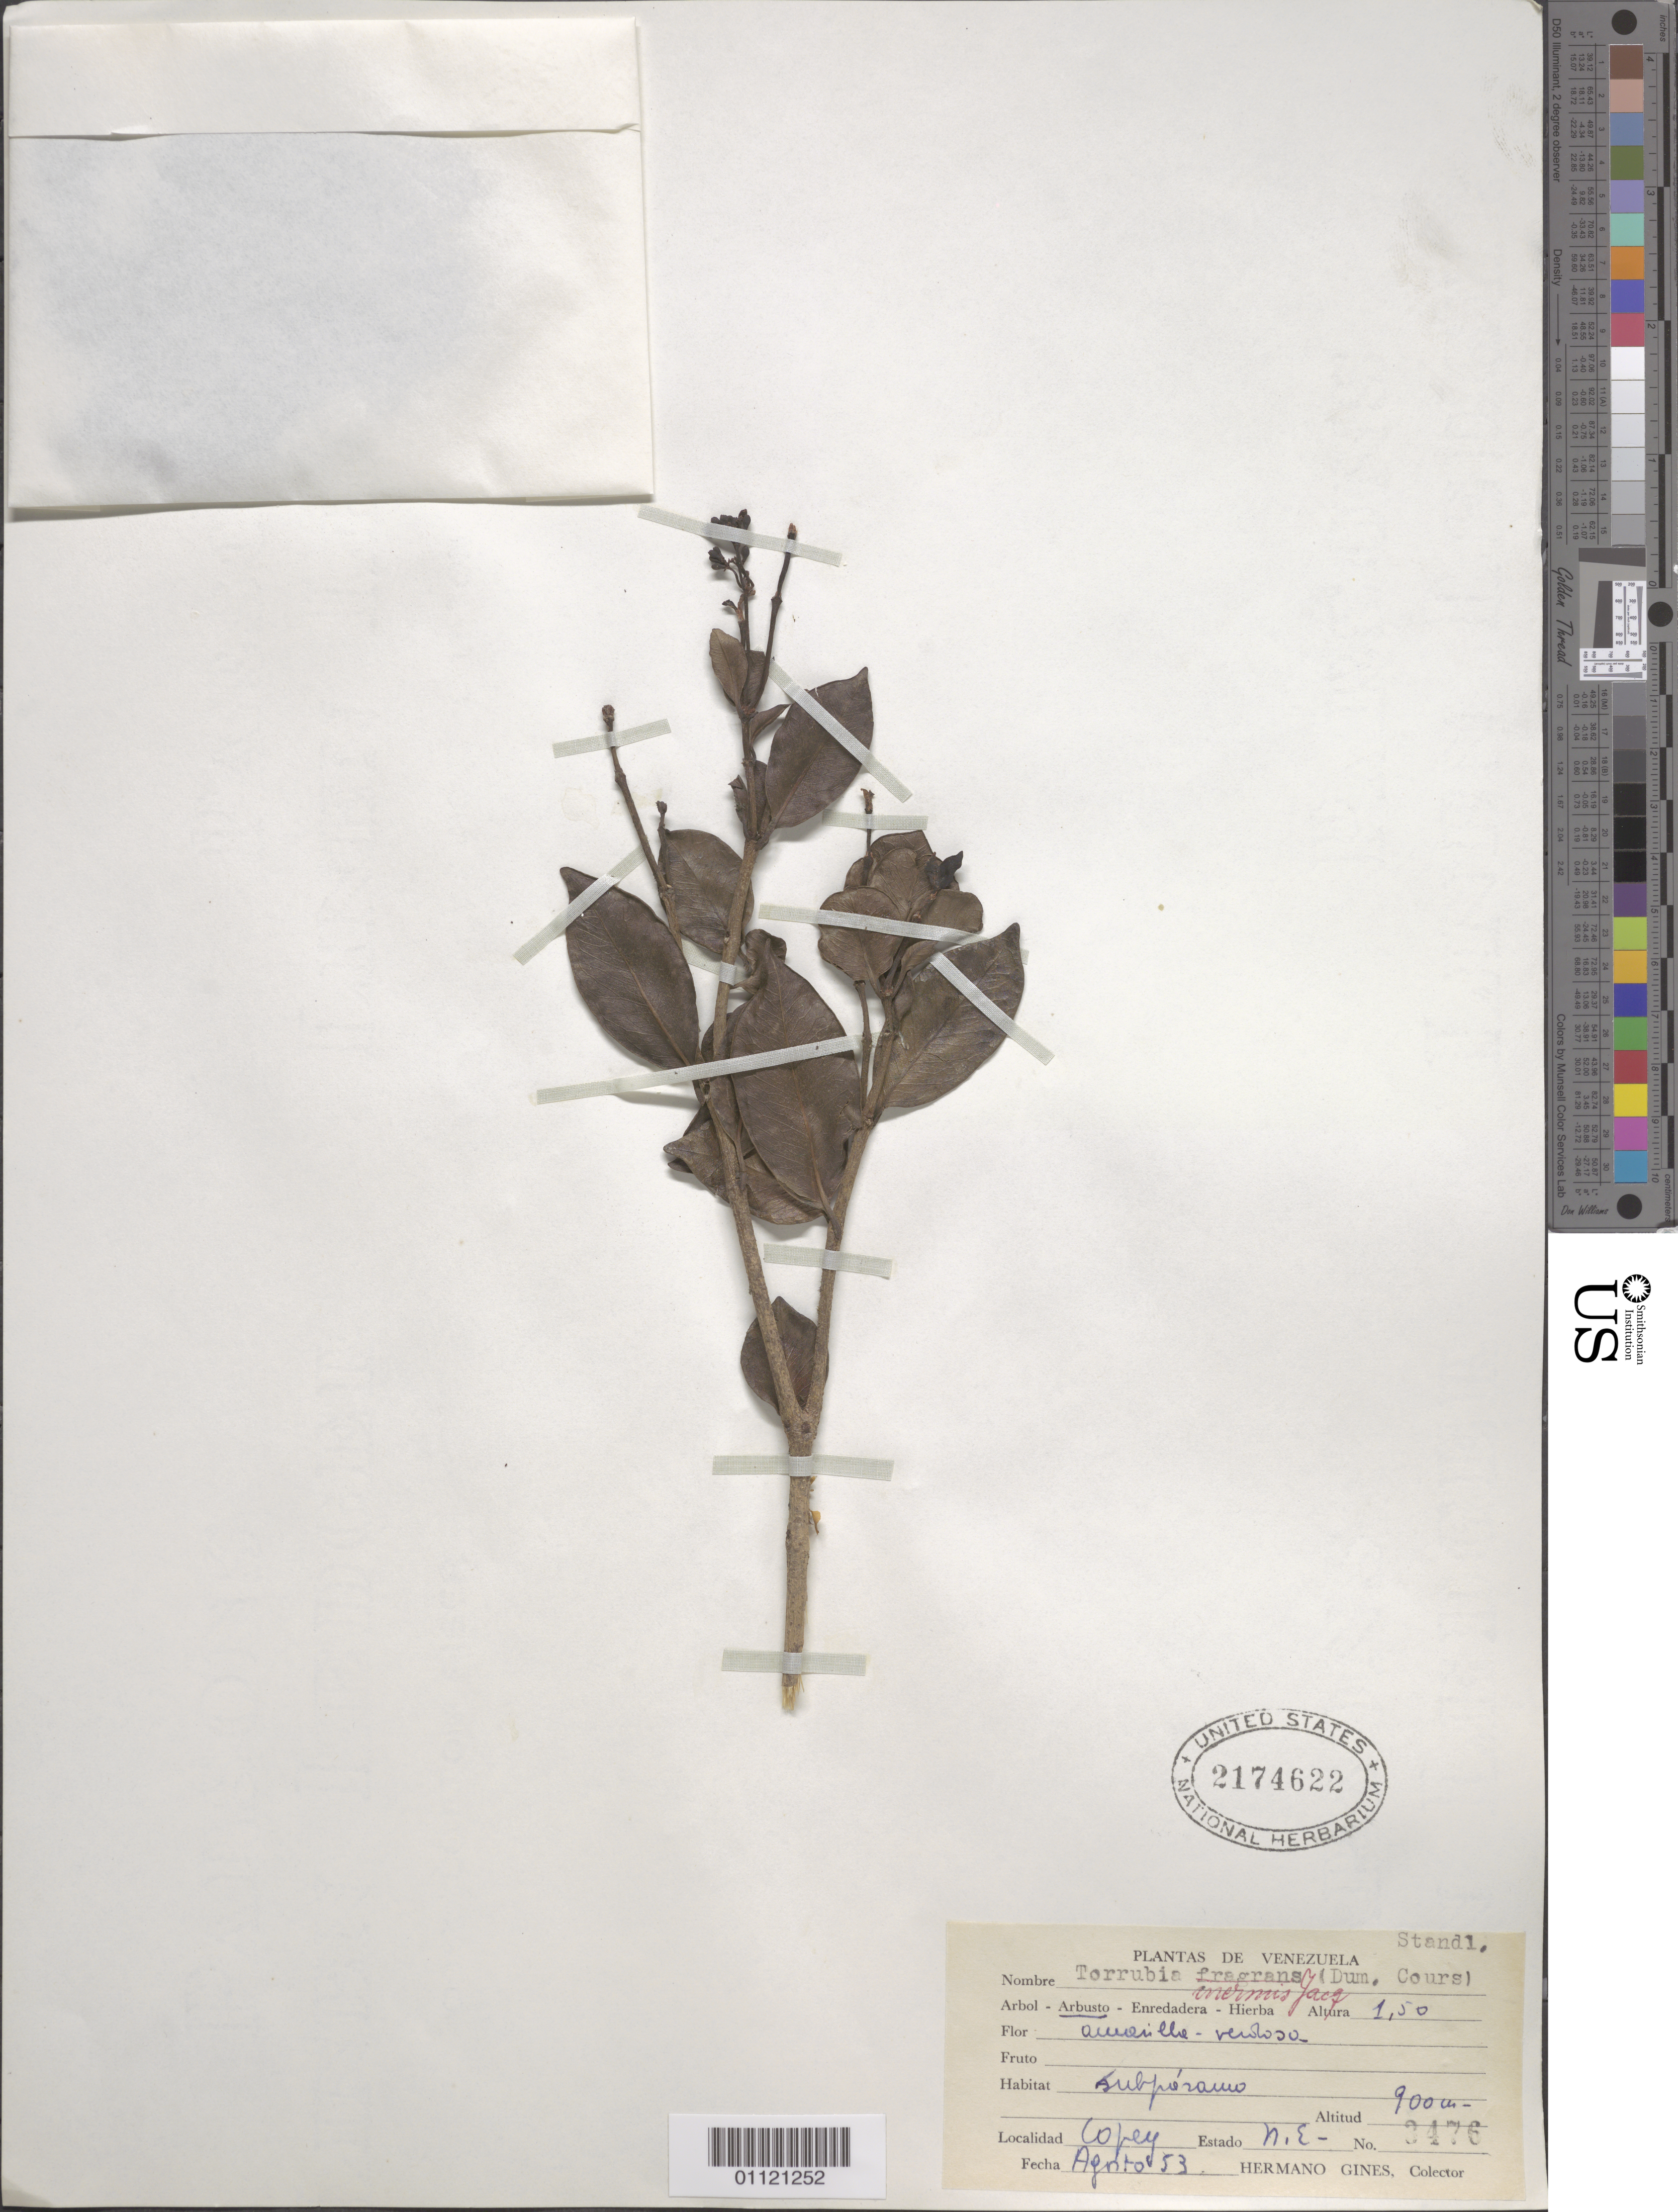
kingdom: Plantae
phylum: Tracheophyta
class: Magnoliopsida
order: Caryophyllales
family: Nyctaginaceae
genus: Guapira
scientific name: Guapira fragrans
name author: (Dum. Cours.) Little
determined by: Strong, Mark T., (BOT), Smithsonian Institution - National Museum of Natural History (UNITED STATES)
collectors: Bro. Gines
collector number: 3479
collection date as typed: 01 Aug 1953 to 31 Aug 1953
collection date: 1953-08-01/1953-08-31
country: Venezuela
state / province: Nueva Esparta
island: Margarita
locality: Copey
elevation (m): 274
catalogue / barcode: US 2174622